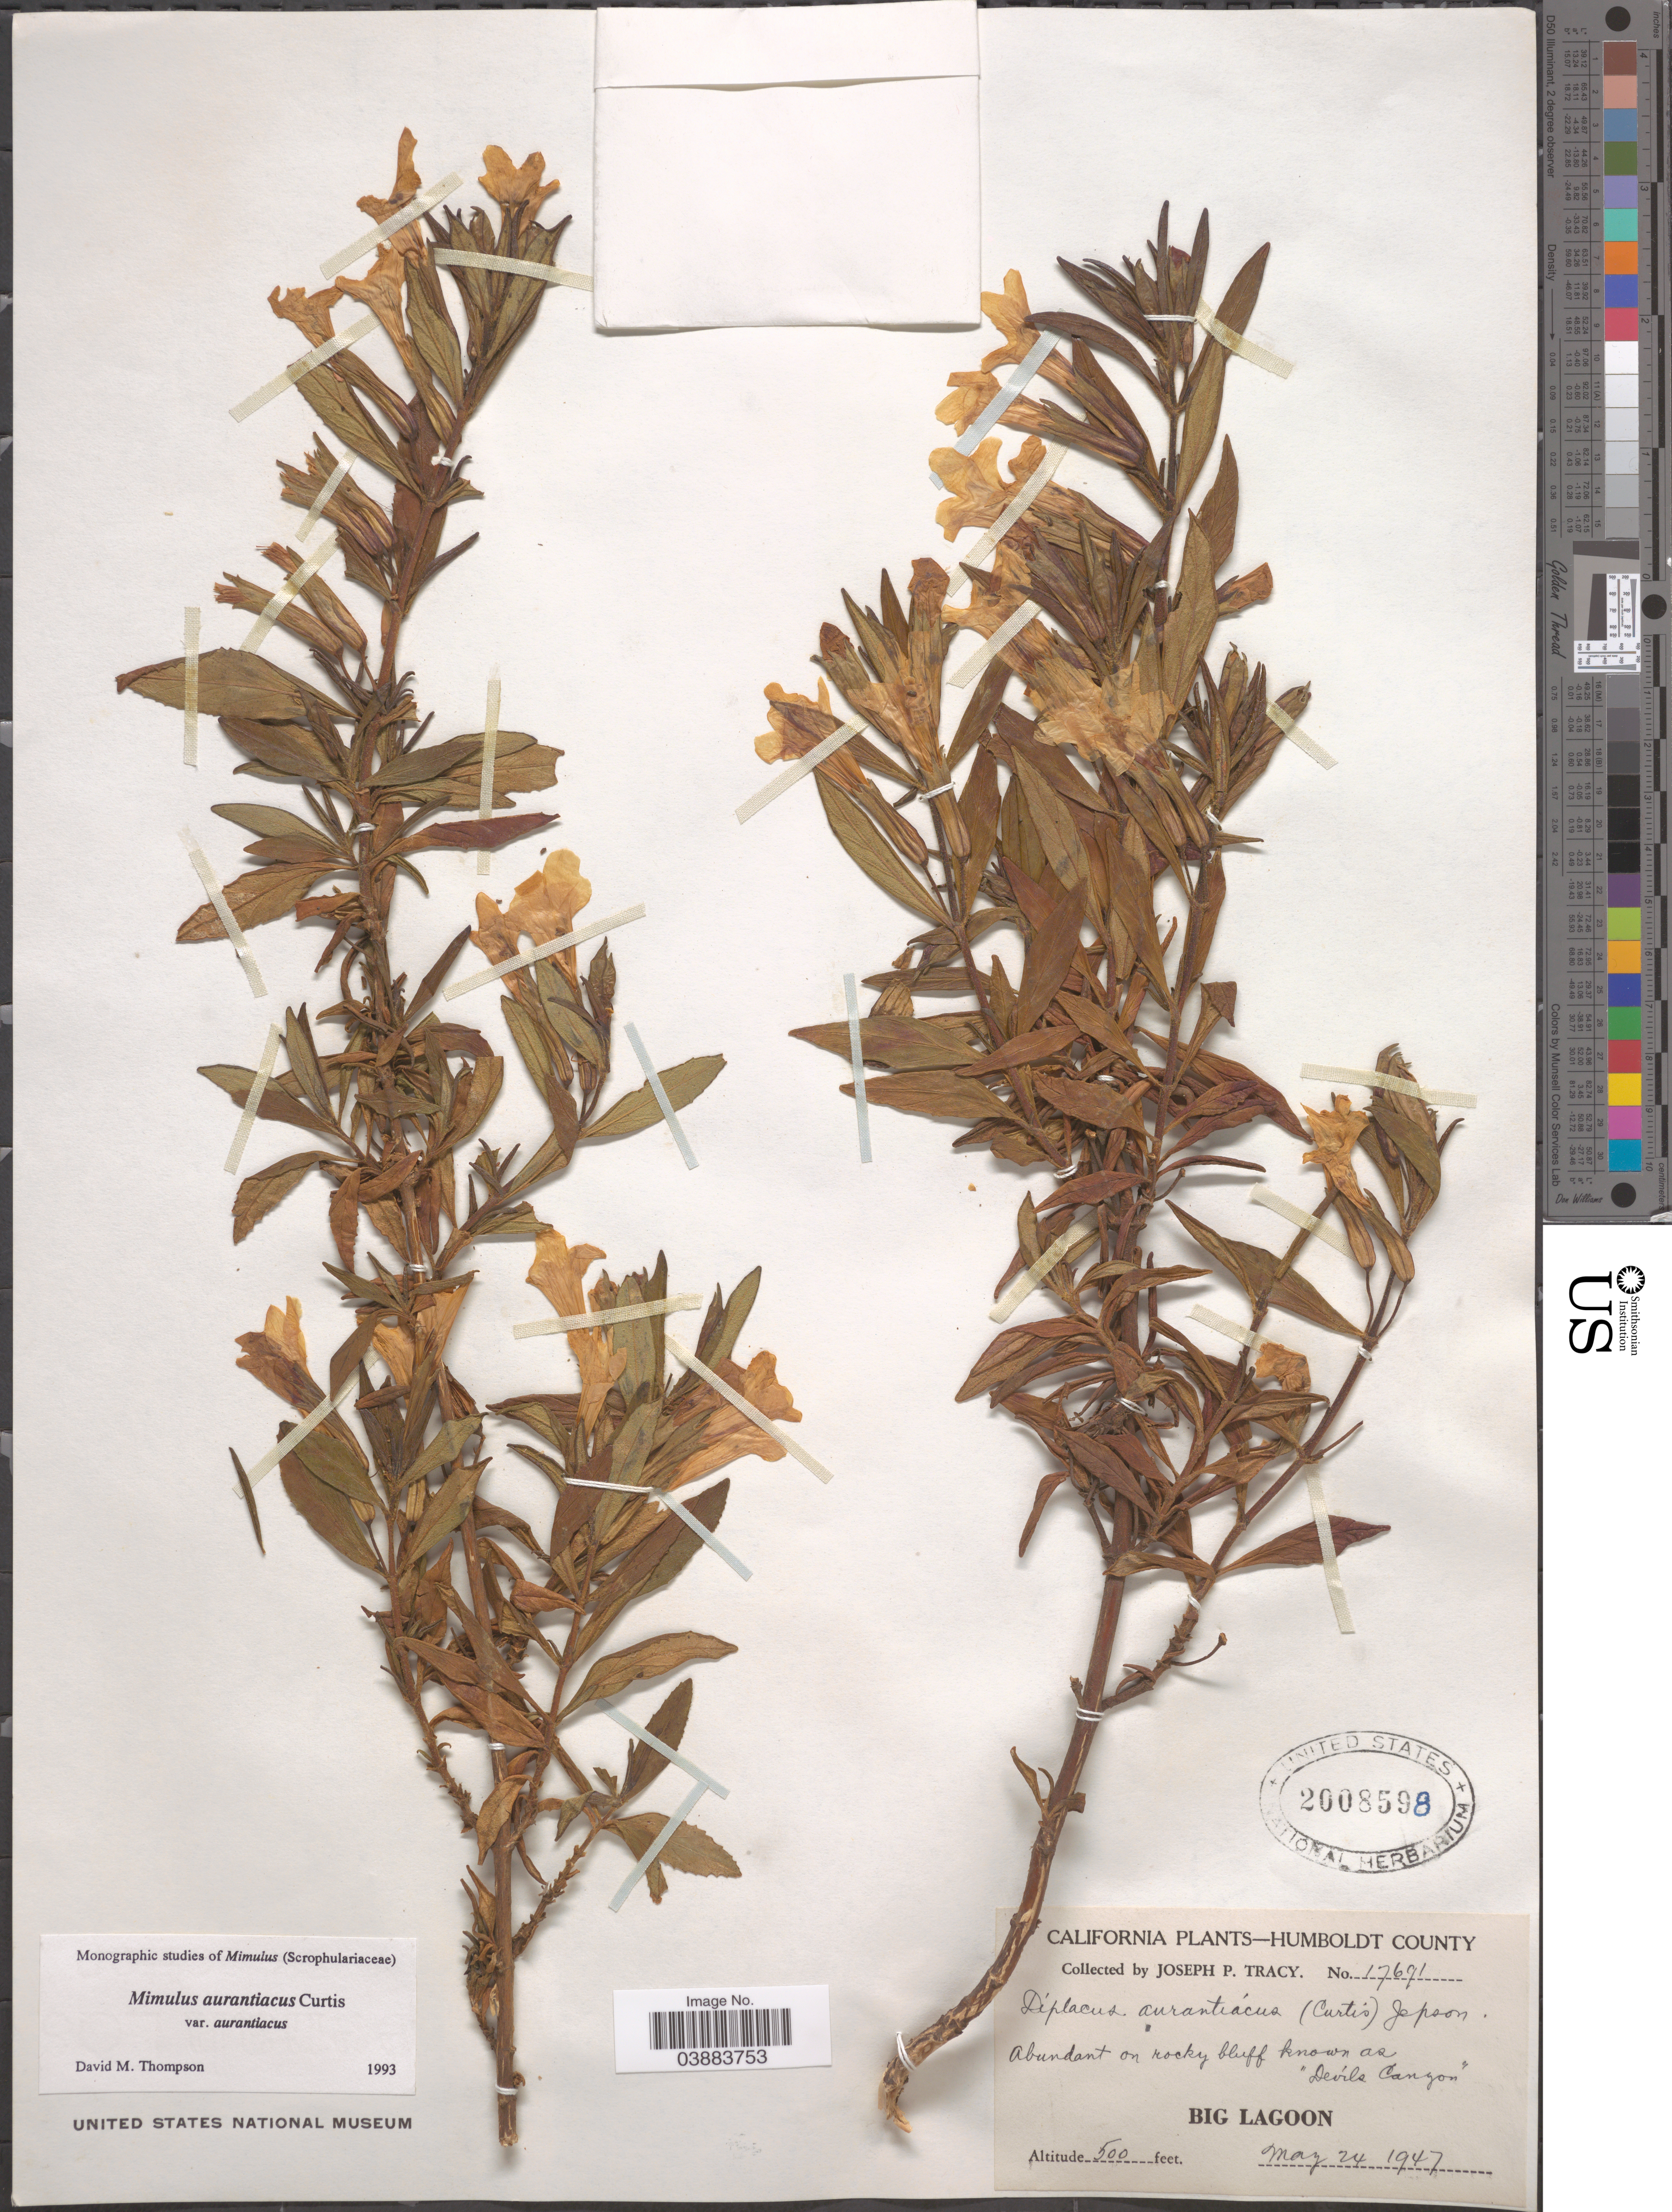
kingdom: Plantae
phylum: Tracheophyta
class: Magnoliopsida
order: Lamiales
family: Phrymaceae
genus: Diplacus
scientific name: Diplacus aurantiacus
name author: (Curtis) Jeps.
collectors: J. Tracy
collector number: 17691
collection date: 1947-05-24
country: United States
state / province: California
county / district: Humboldt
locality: Humboldt County. Abundant on rocky bluff known as "Devil's Canyon". Big Lagoon.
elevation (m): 152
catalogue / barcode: US 2008598